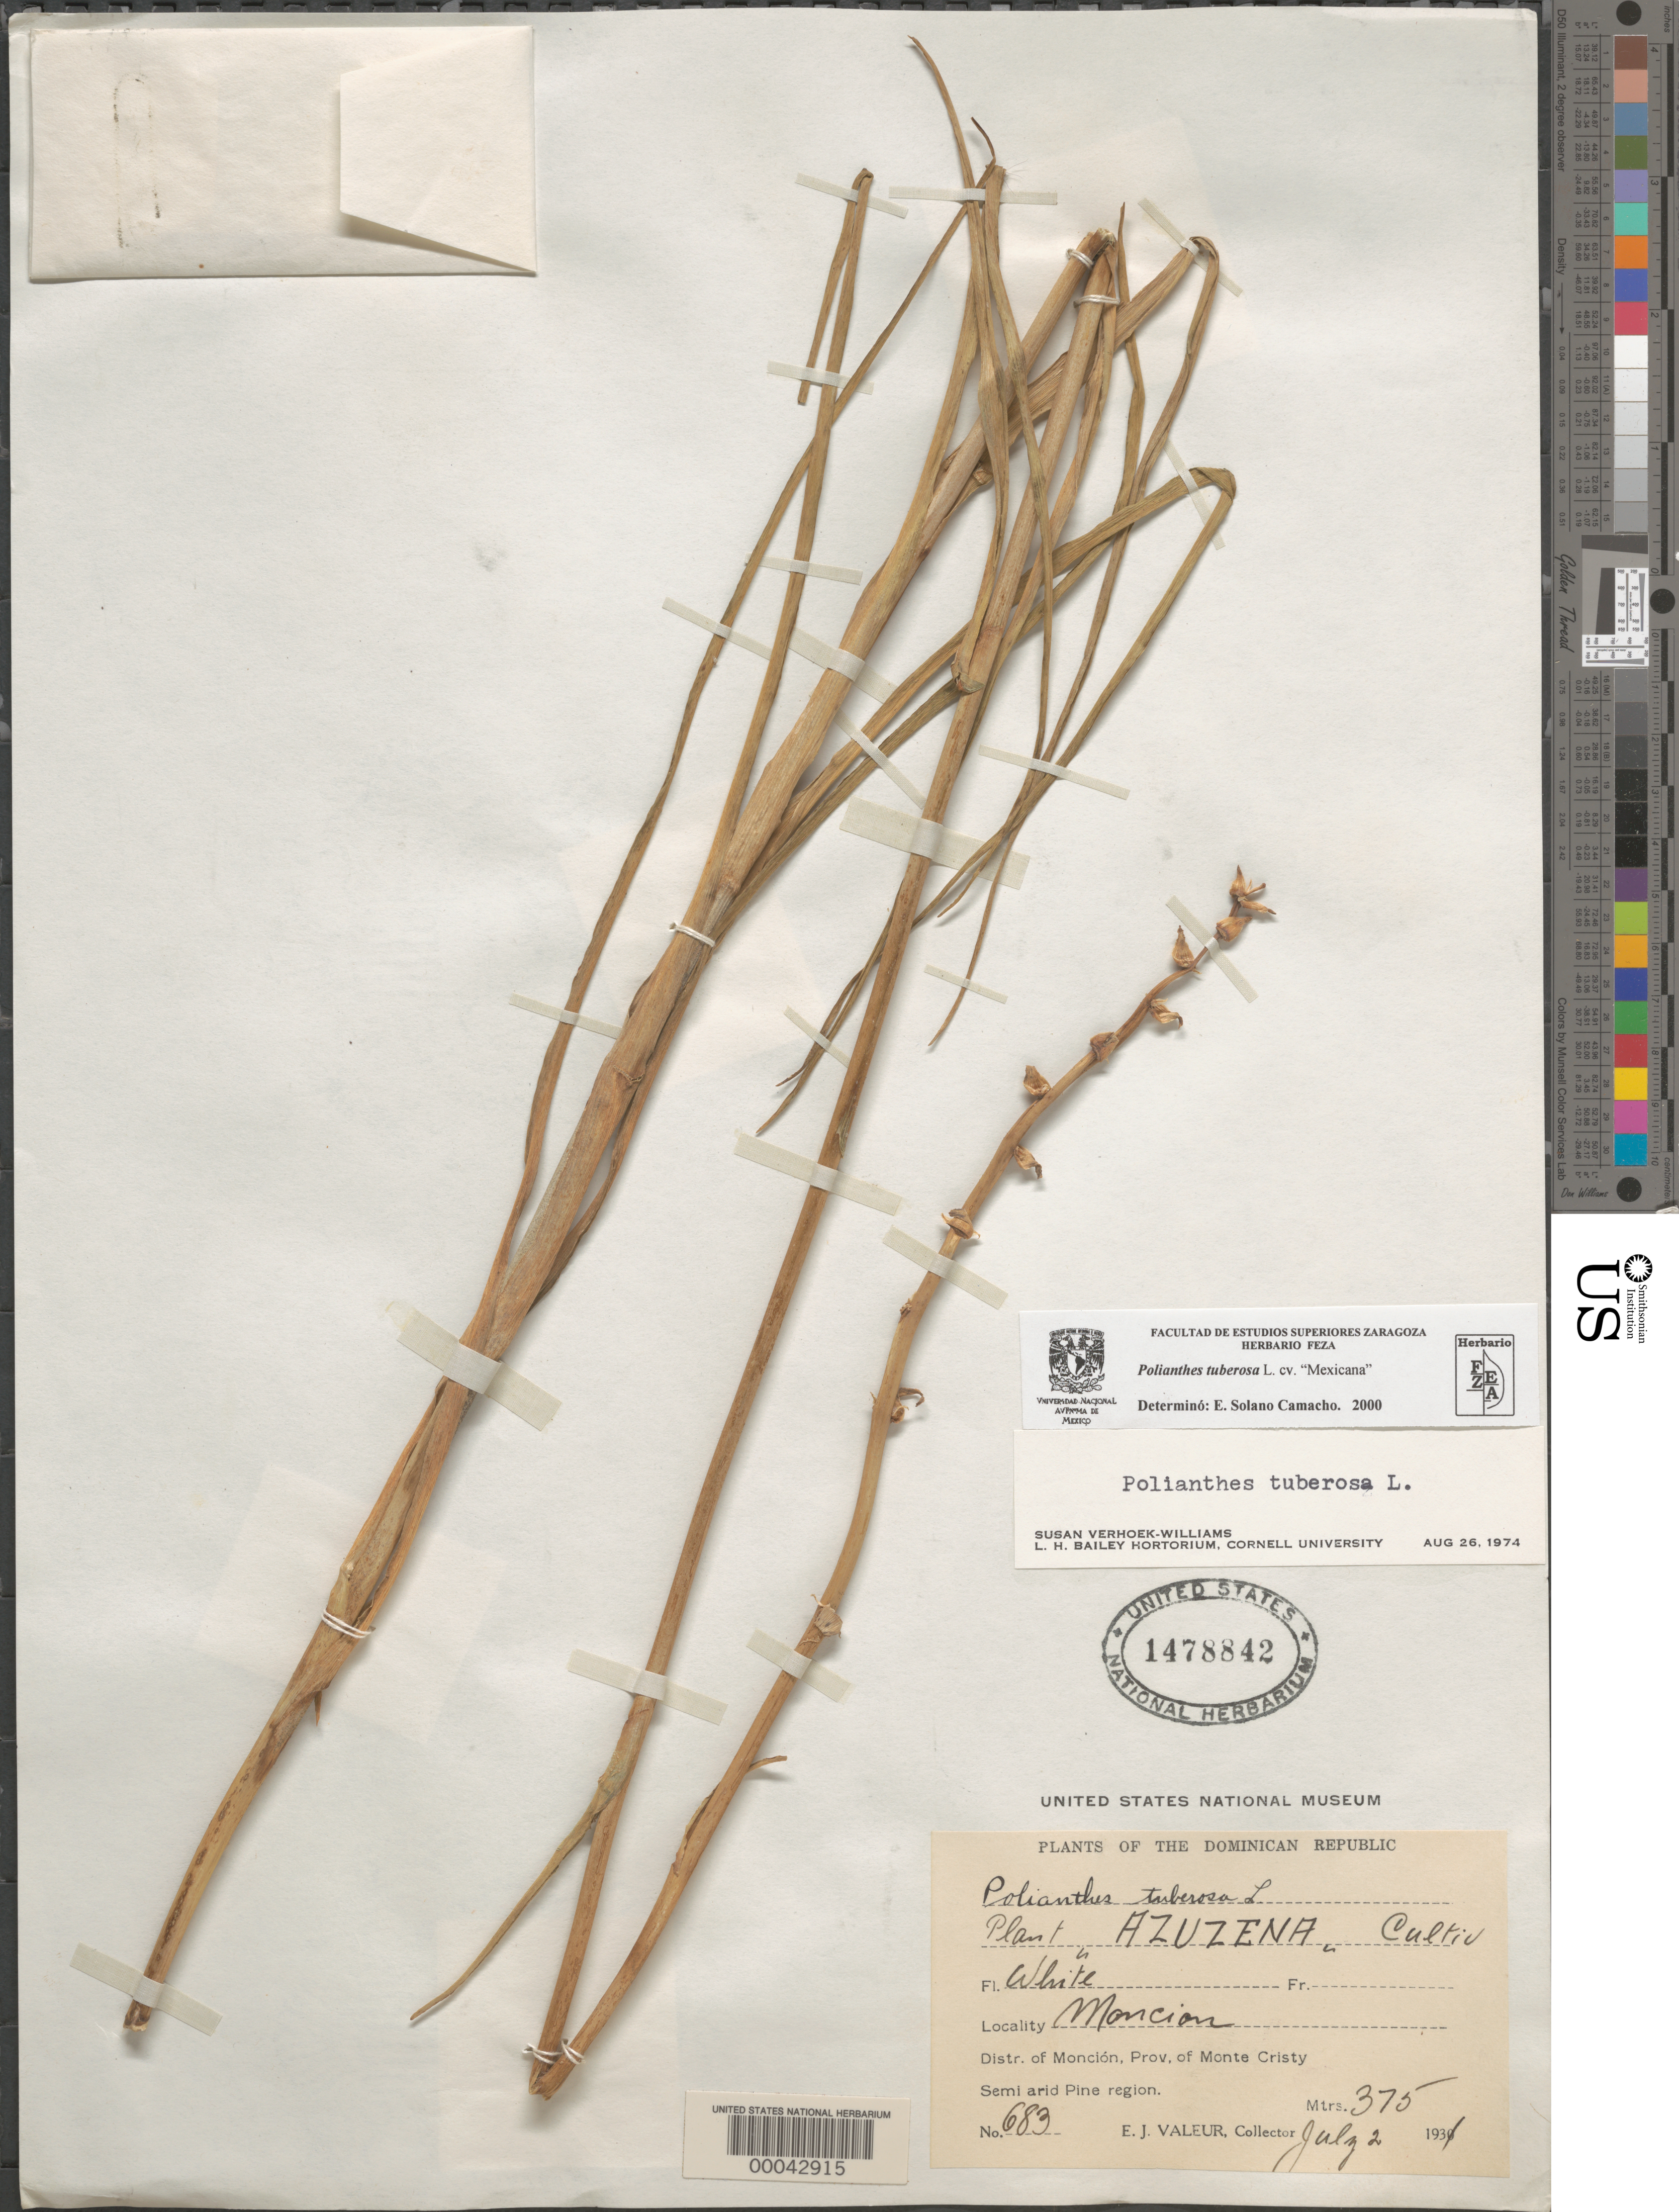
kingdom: Plantae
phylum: Tracheophyta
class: Liliopsida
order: Asparagales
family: Asparagaceae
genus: Polianthes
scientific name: Polianthes tuberosa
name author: L.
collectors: E. Valeur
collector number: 683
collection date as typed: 02 Jul 1931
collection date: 1931-07-02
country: Dominican Republic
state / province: Monte Cristi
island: Hispaniola Island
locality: Moncion.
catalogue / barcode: US 1478842